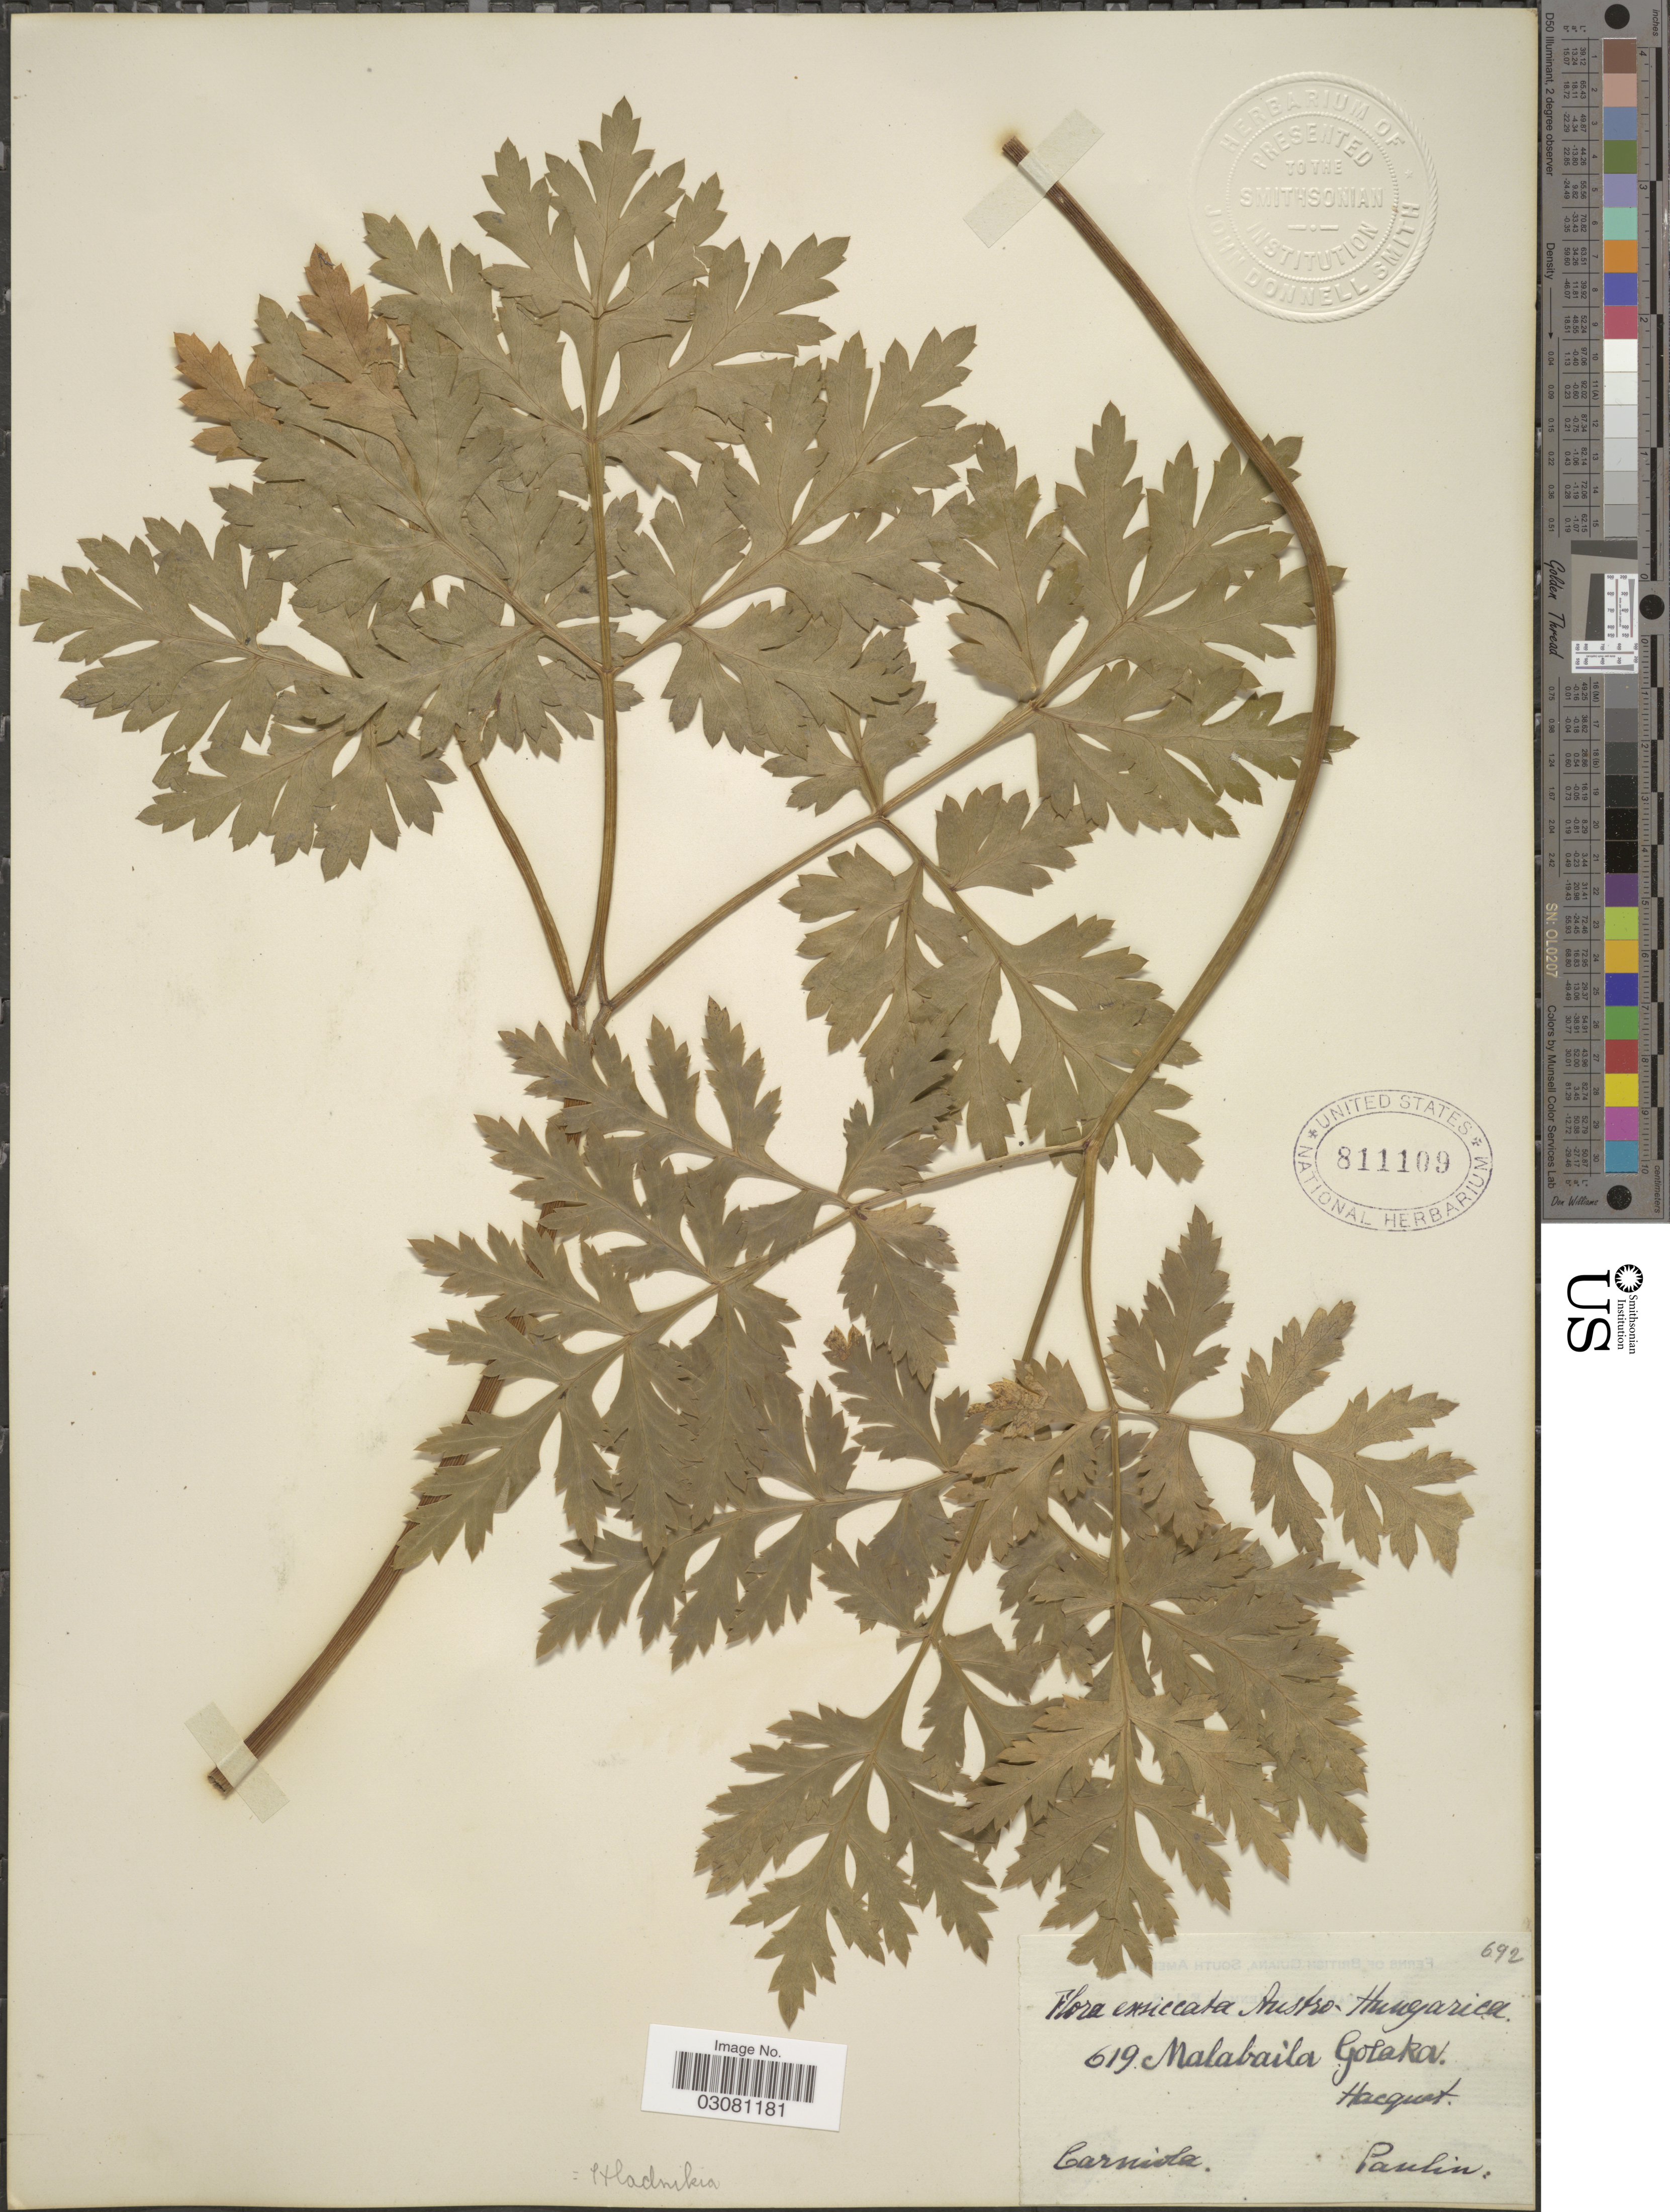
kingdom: Plantae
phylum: Tracheophyta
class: Magnoliopsida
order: Apiales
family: Apiaceae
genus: Hladnikia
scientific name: Hladnikia golaka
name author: (Hacq.) Rchb. f.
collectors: -. Paulin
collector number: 619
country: Hungary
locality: Austro-Hungarica. Carniola.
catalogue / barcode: US 811109